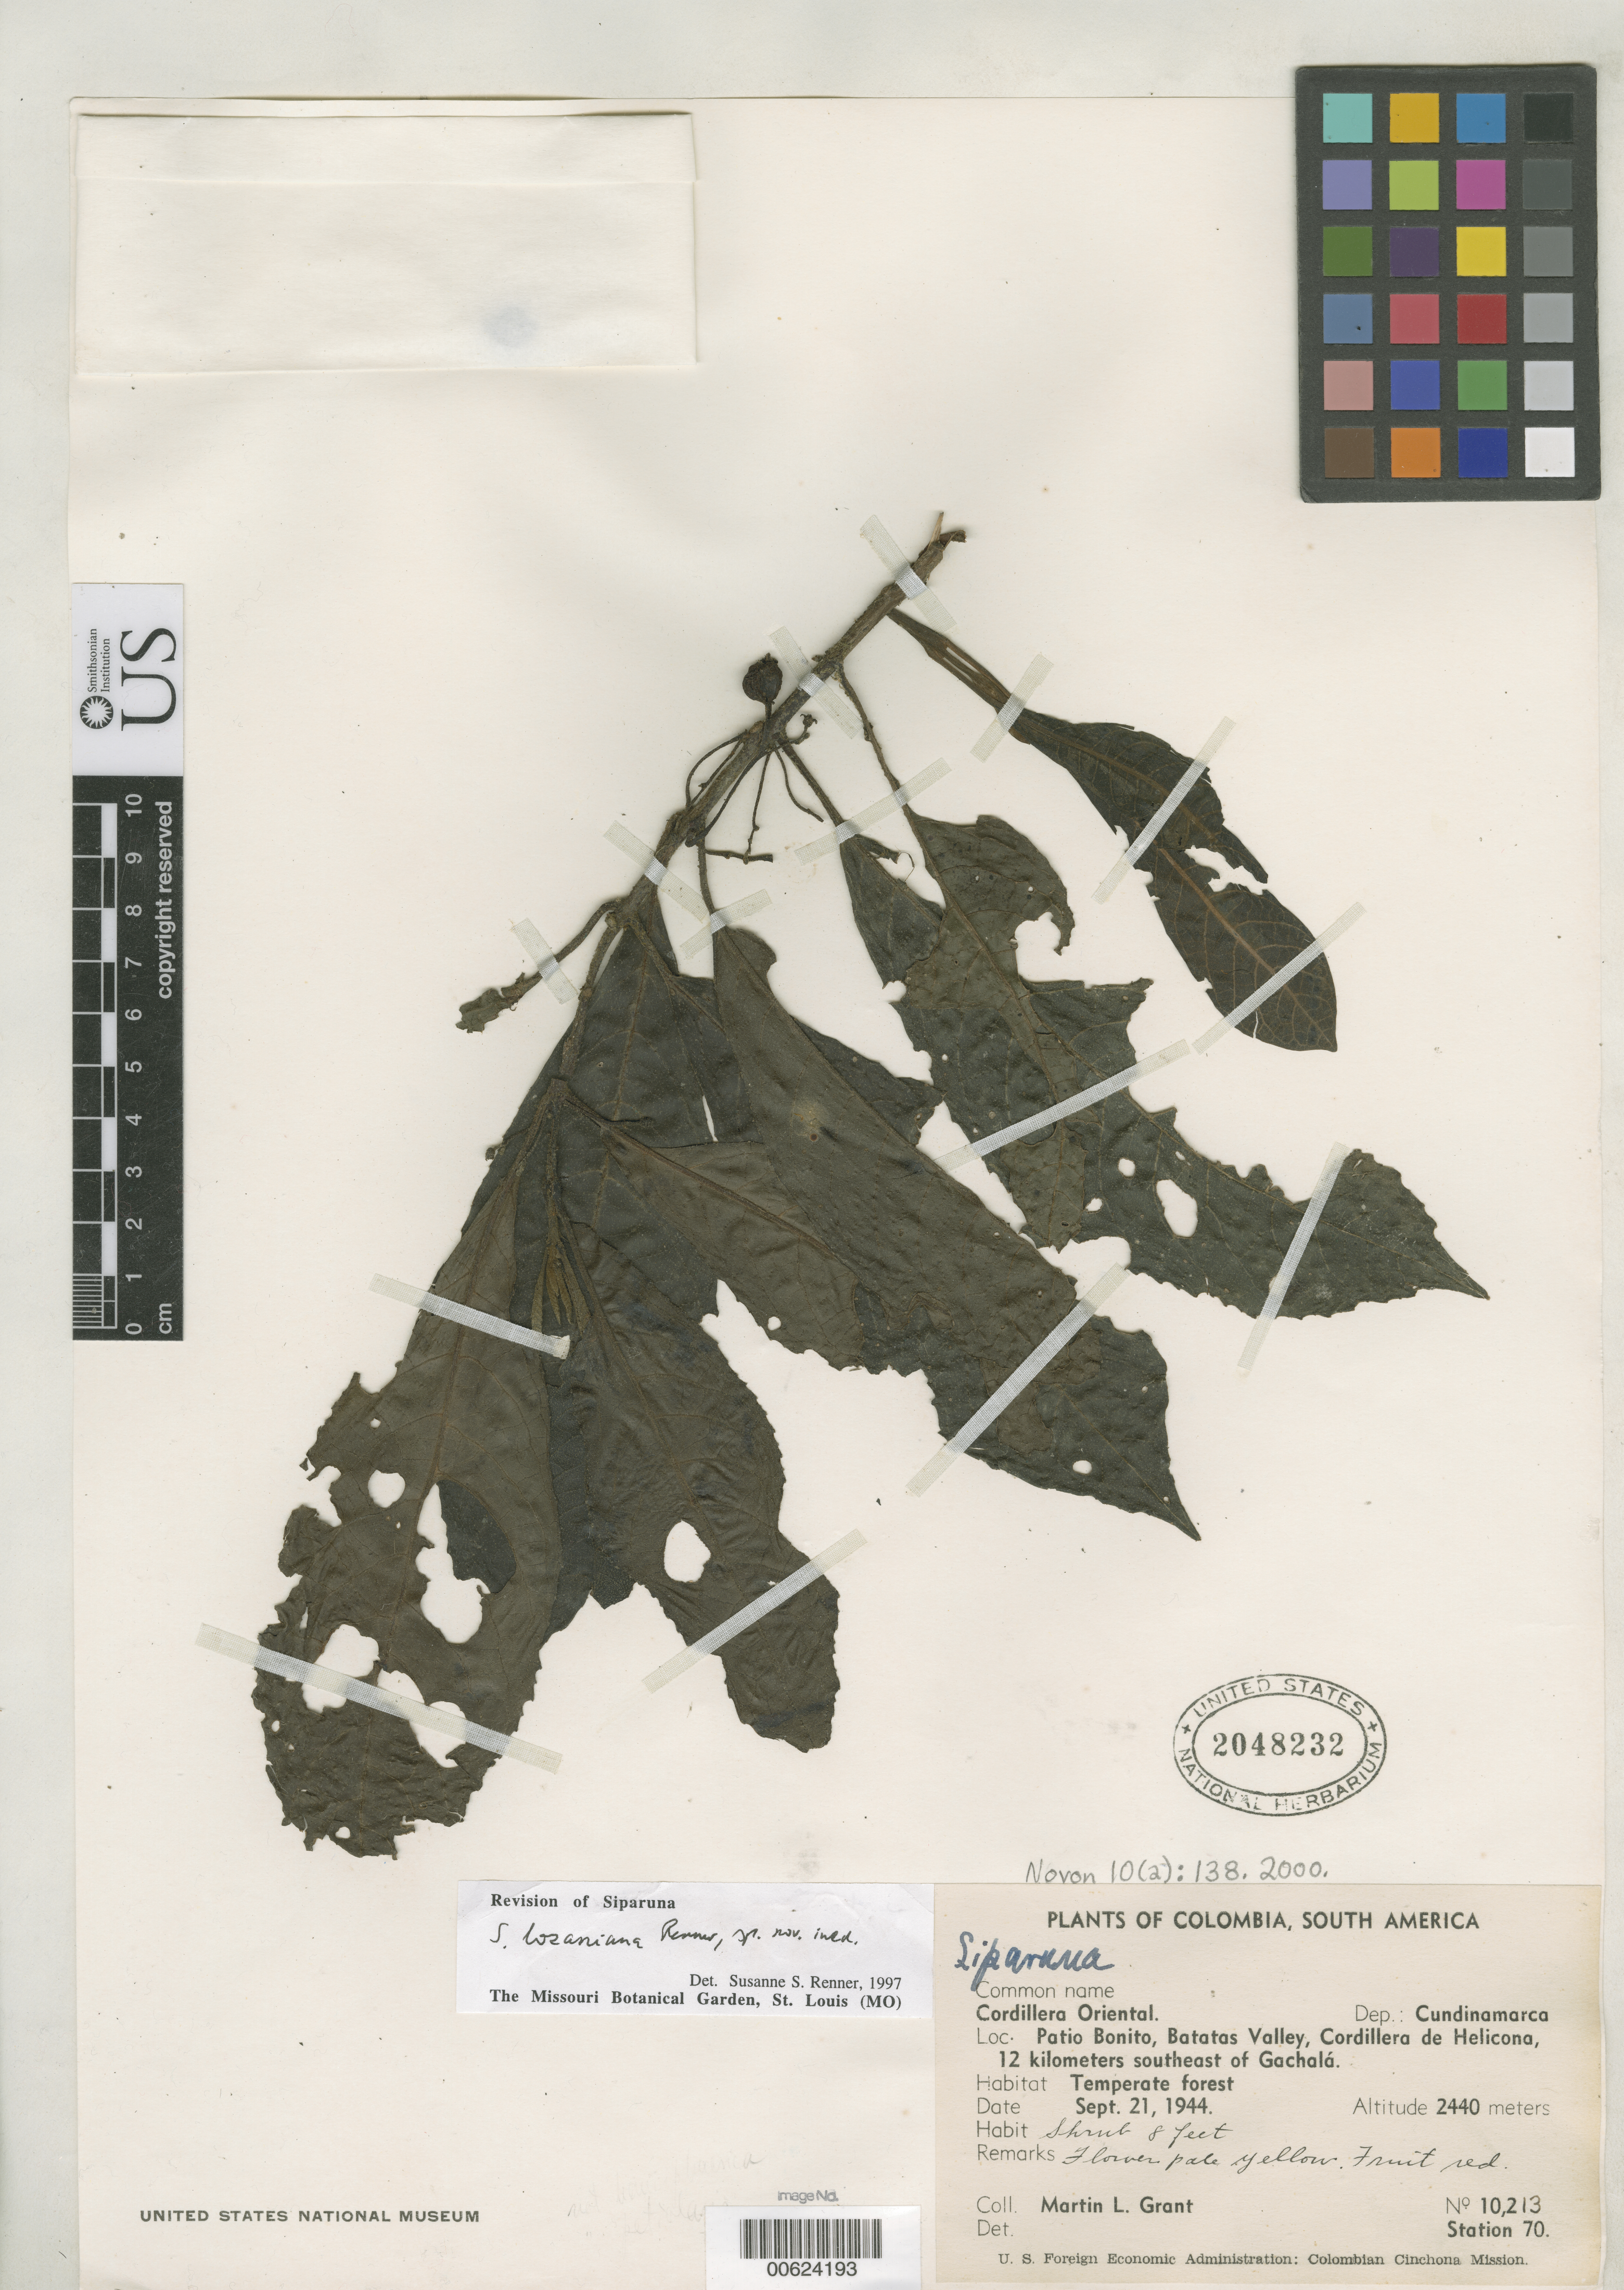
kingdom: Plantae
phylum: Tracheophyta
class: Magnoliopsida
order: Laurales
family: Siparunaceae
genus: Siparuna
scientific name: Siparuna lozaniana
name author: S.S. Renner & Hausner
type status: Isotype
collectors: M. L. Grant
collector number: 10213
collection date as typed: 21 Sep 1944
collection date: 1944-09-21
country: Colombia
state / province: Cundinamarca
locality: Patio Bonito, Batatas Valley, Cordillera de Helicona, 12 km. SE of Gachalá.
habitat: temperate forest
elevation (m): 2440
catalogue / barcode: US 2048232